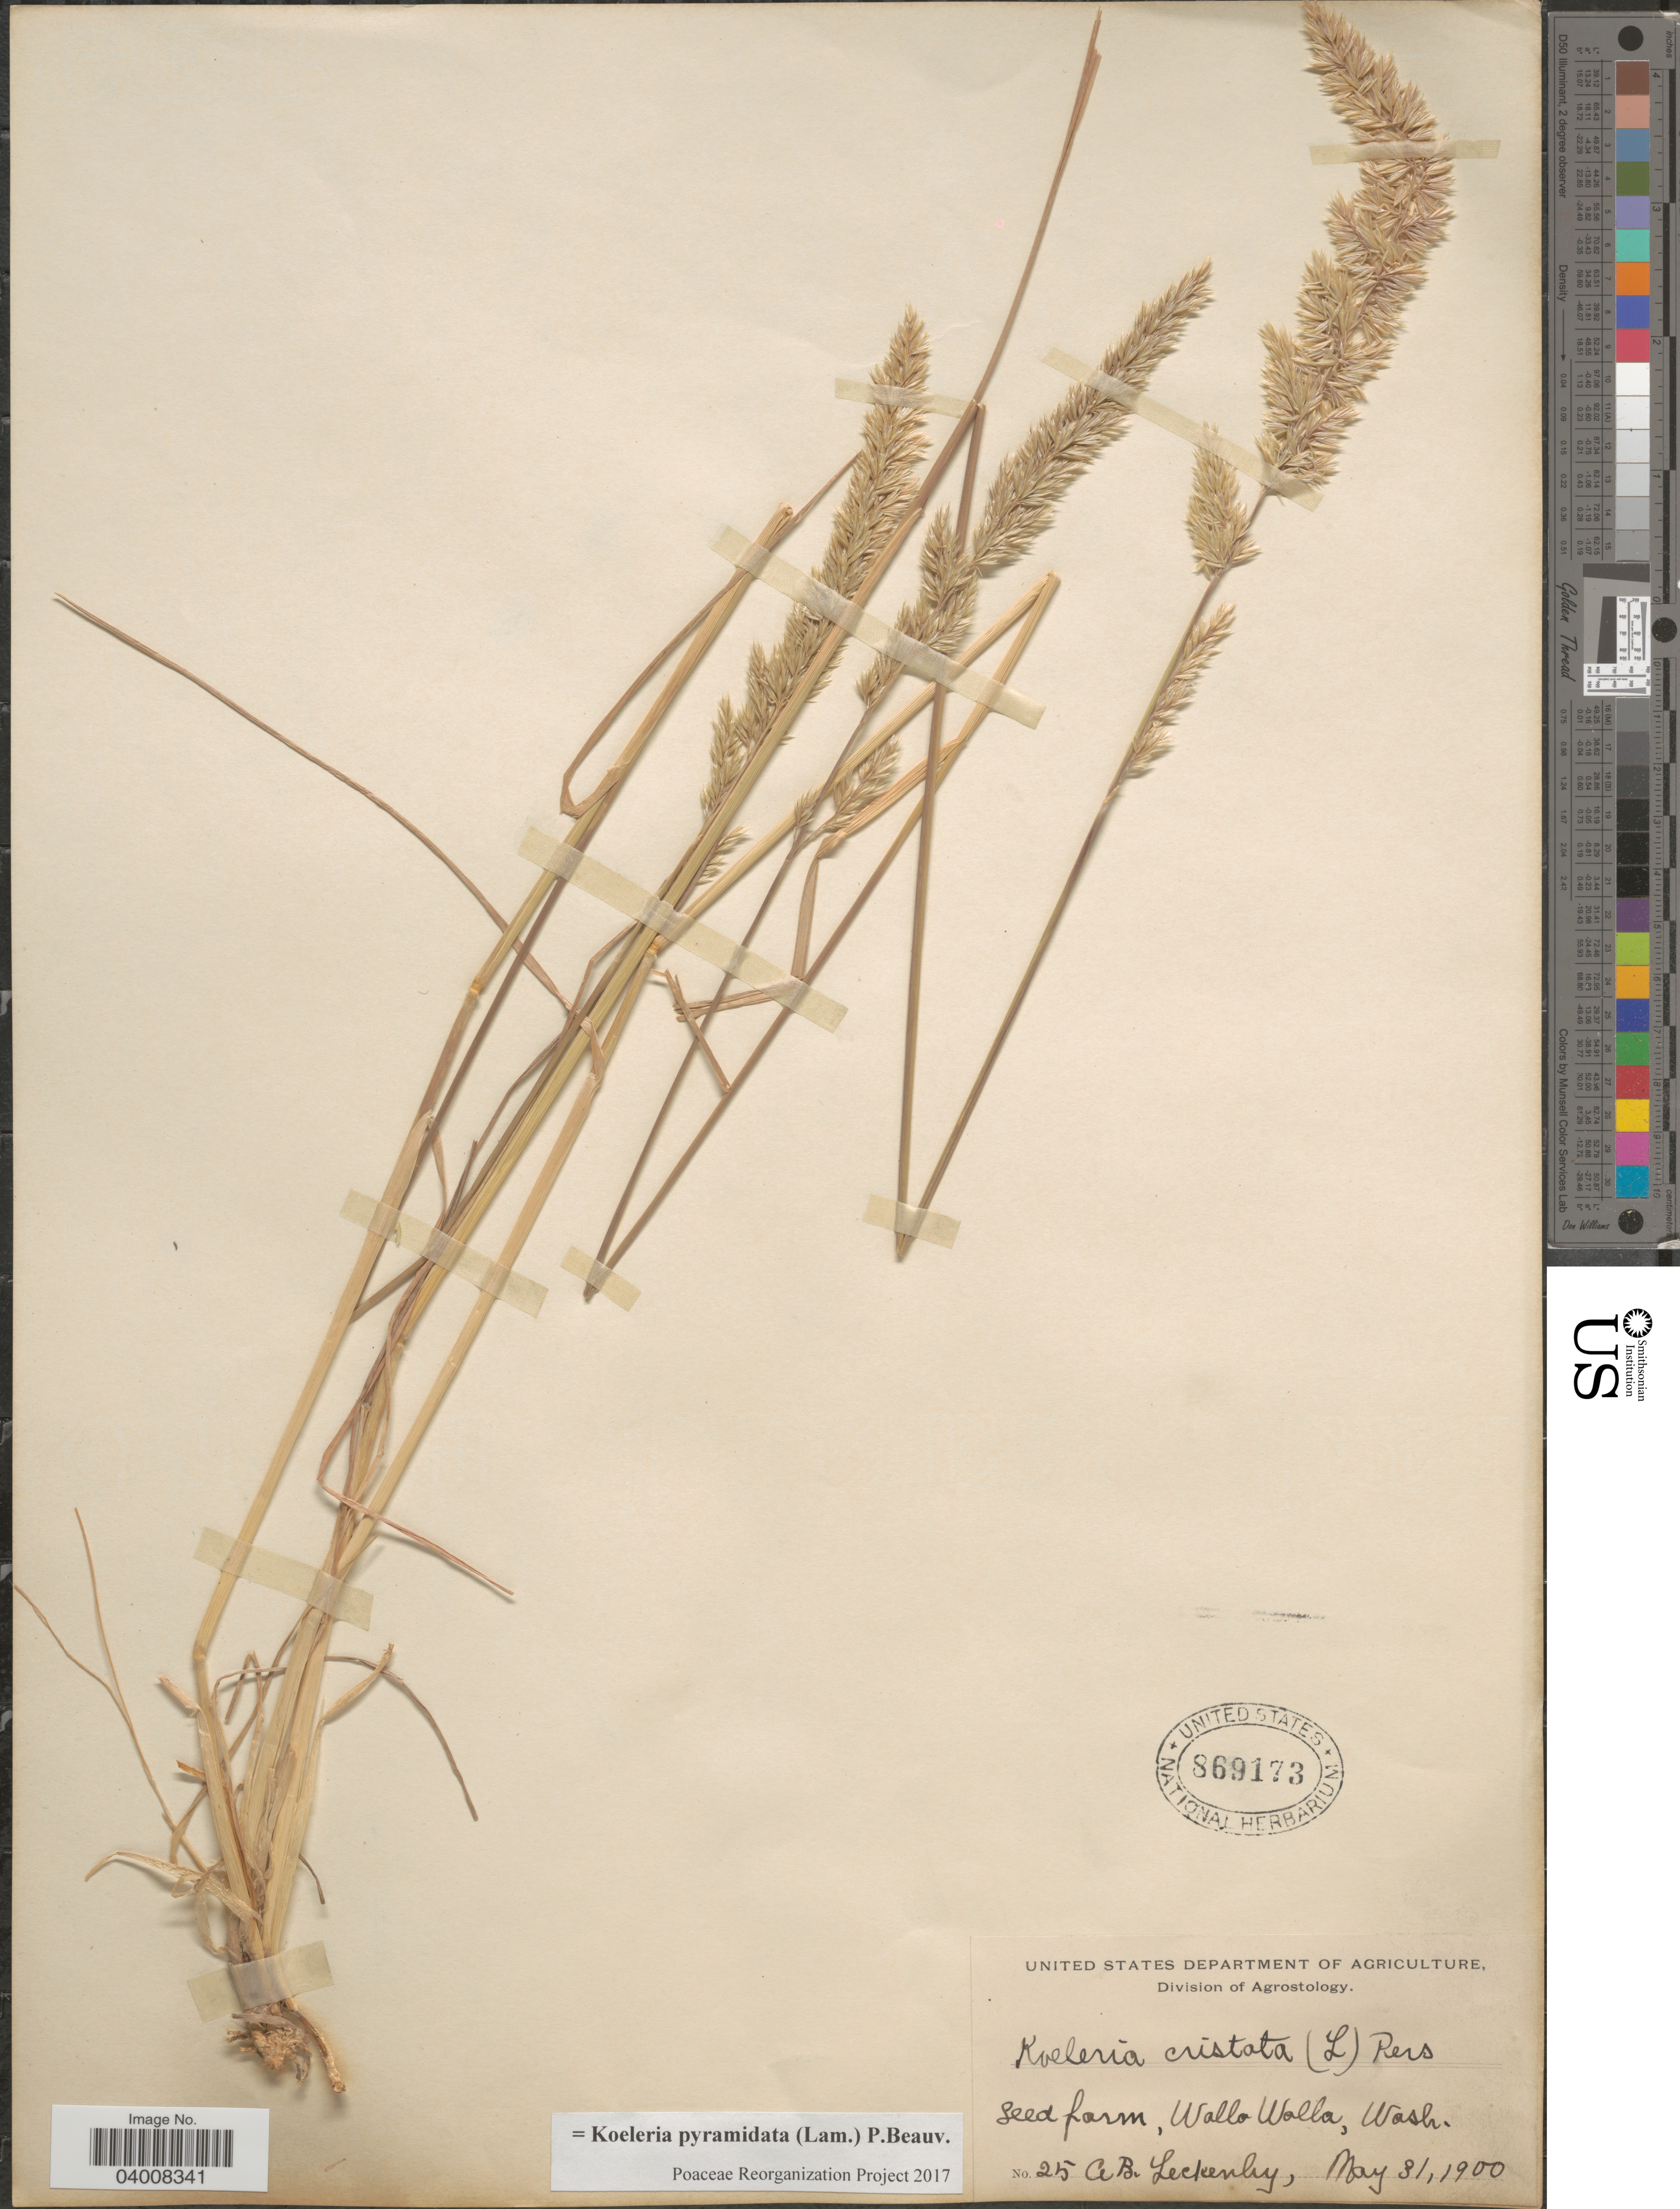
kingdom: Plantae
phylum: Tracheophyta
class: Liliopsida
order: Poales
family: Poaceae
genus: Koeleria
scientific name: Koeleria pyramidata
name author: (Lam.) P. Beauv.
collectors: A. Leckenby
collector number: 25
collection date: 1900-05-31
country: United States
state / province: Washington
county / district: Walla Walla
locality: Wallo Walla.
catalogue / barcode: US 869173